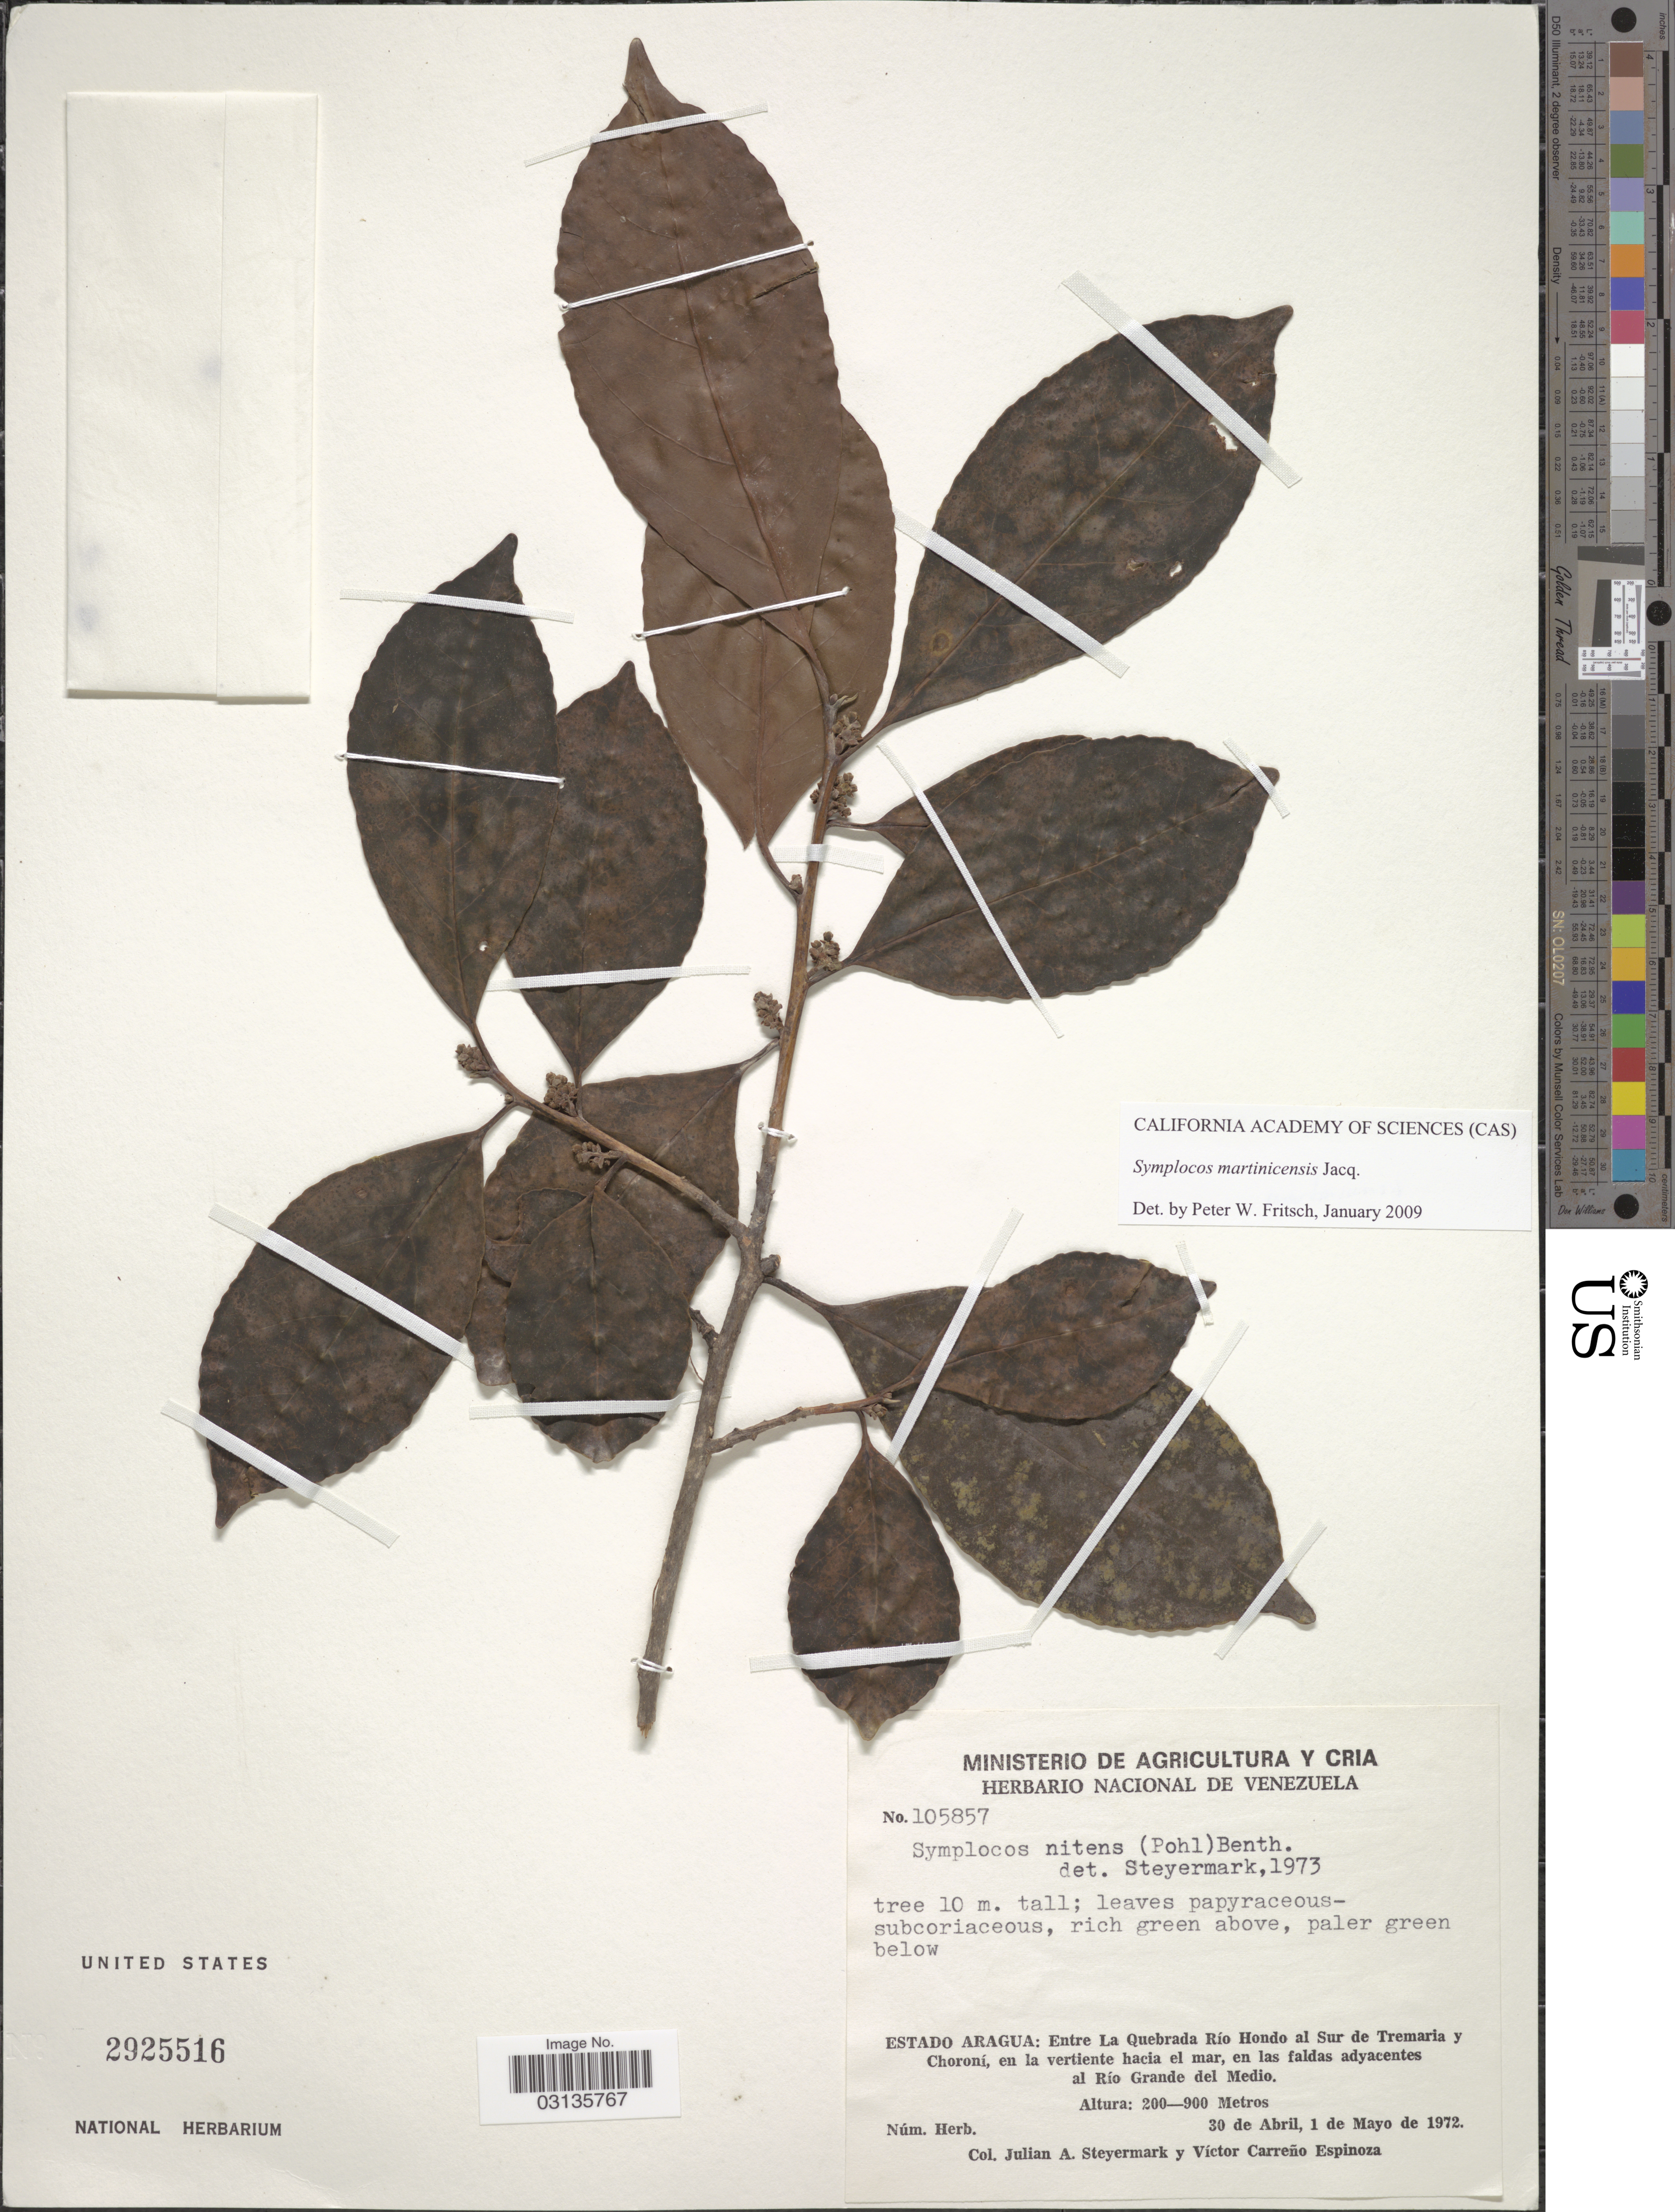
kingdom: Plantae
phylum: Tracheophyta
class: Magnoliopsida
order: Ericales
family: Symplocaceae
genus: Symplocos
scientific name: Symplocos martinicensis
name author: Jacq.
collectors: J. Steyermark & V. Carreño E.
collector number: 105857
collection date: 1972-04-30/1972-05-01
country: Venezuela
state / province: Aragua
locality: Entre Le Quebrada Río Hondo al Sur de Tremaria y Choroní, en la vertiente hacia el mar, en las faldas adyacentes al Río Grande del Medio.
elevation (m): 200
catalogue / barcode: US 2925516